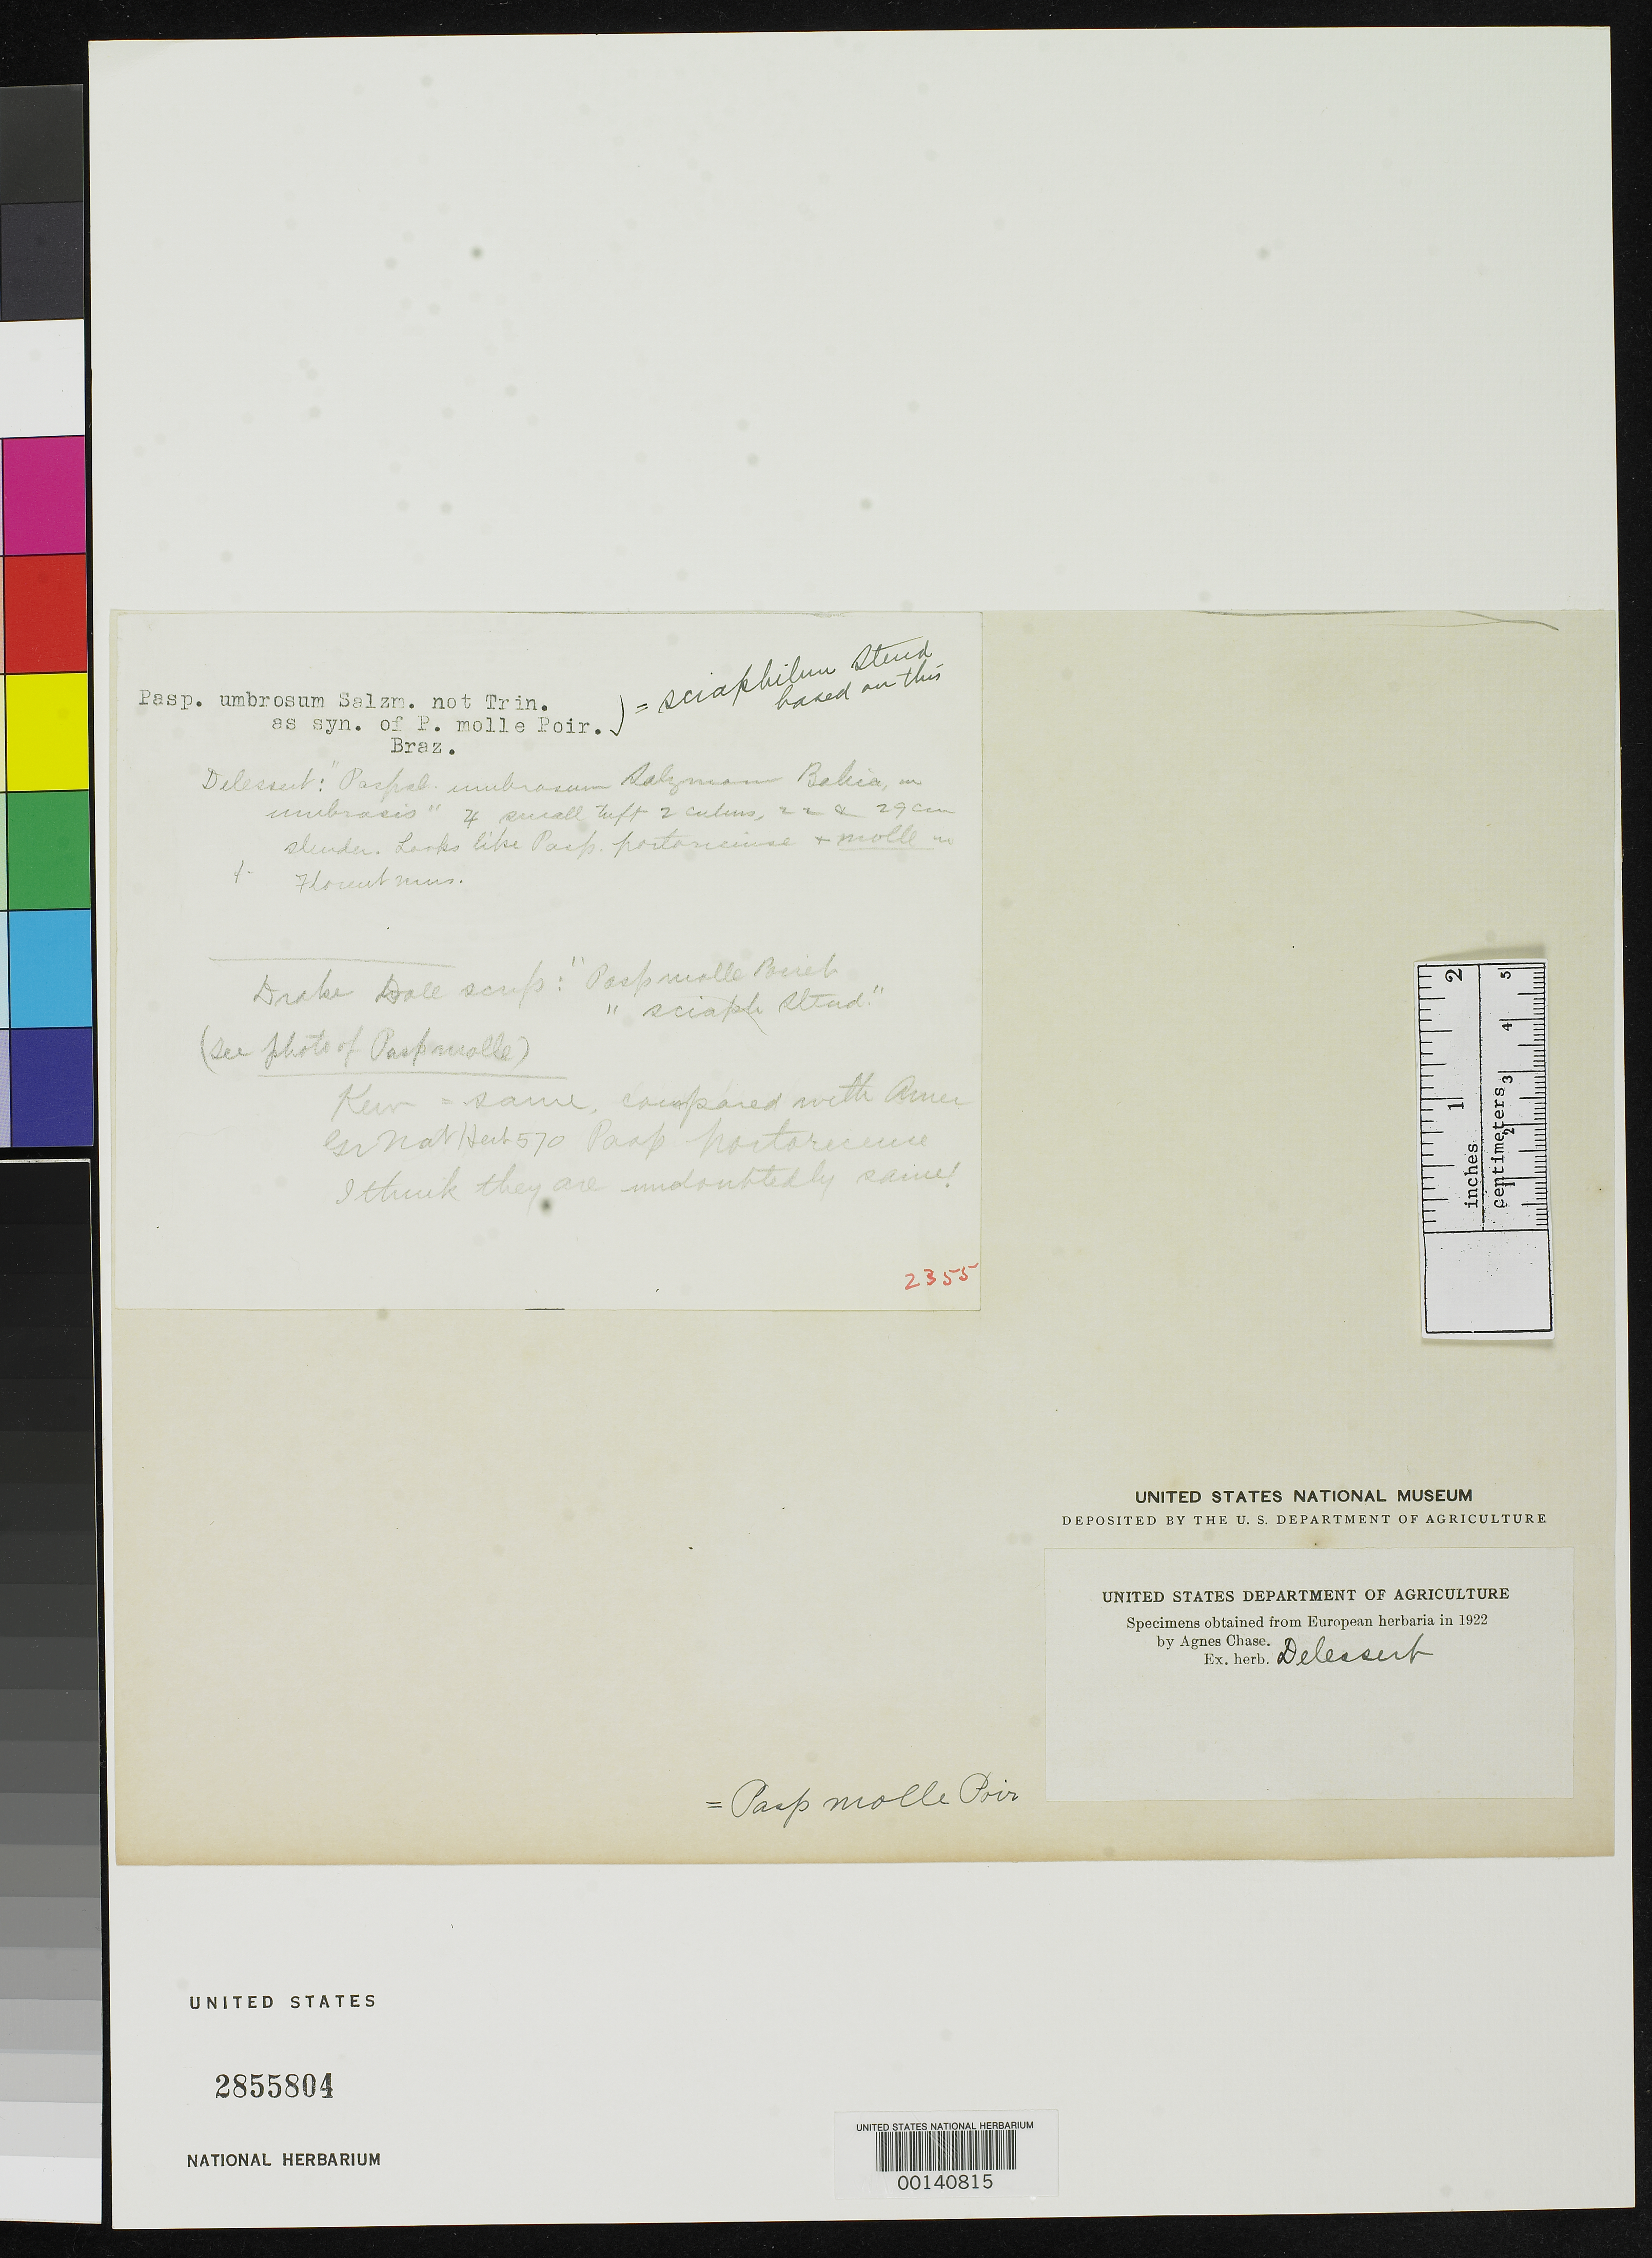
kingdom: Plantae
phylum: Tracheophyta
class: Liliopsida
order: Poales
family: Poaceae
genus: Paspalum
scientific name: Paspalum sciaphilum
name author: Steud.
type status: Type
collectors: P. Salzmann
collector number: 668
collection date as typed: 1830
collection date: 1830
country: Brazil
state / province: Bahia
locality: North of Esplanda city on road to Jaquera.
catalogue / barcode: US 2855804